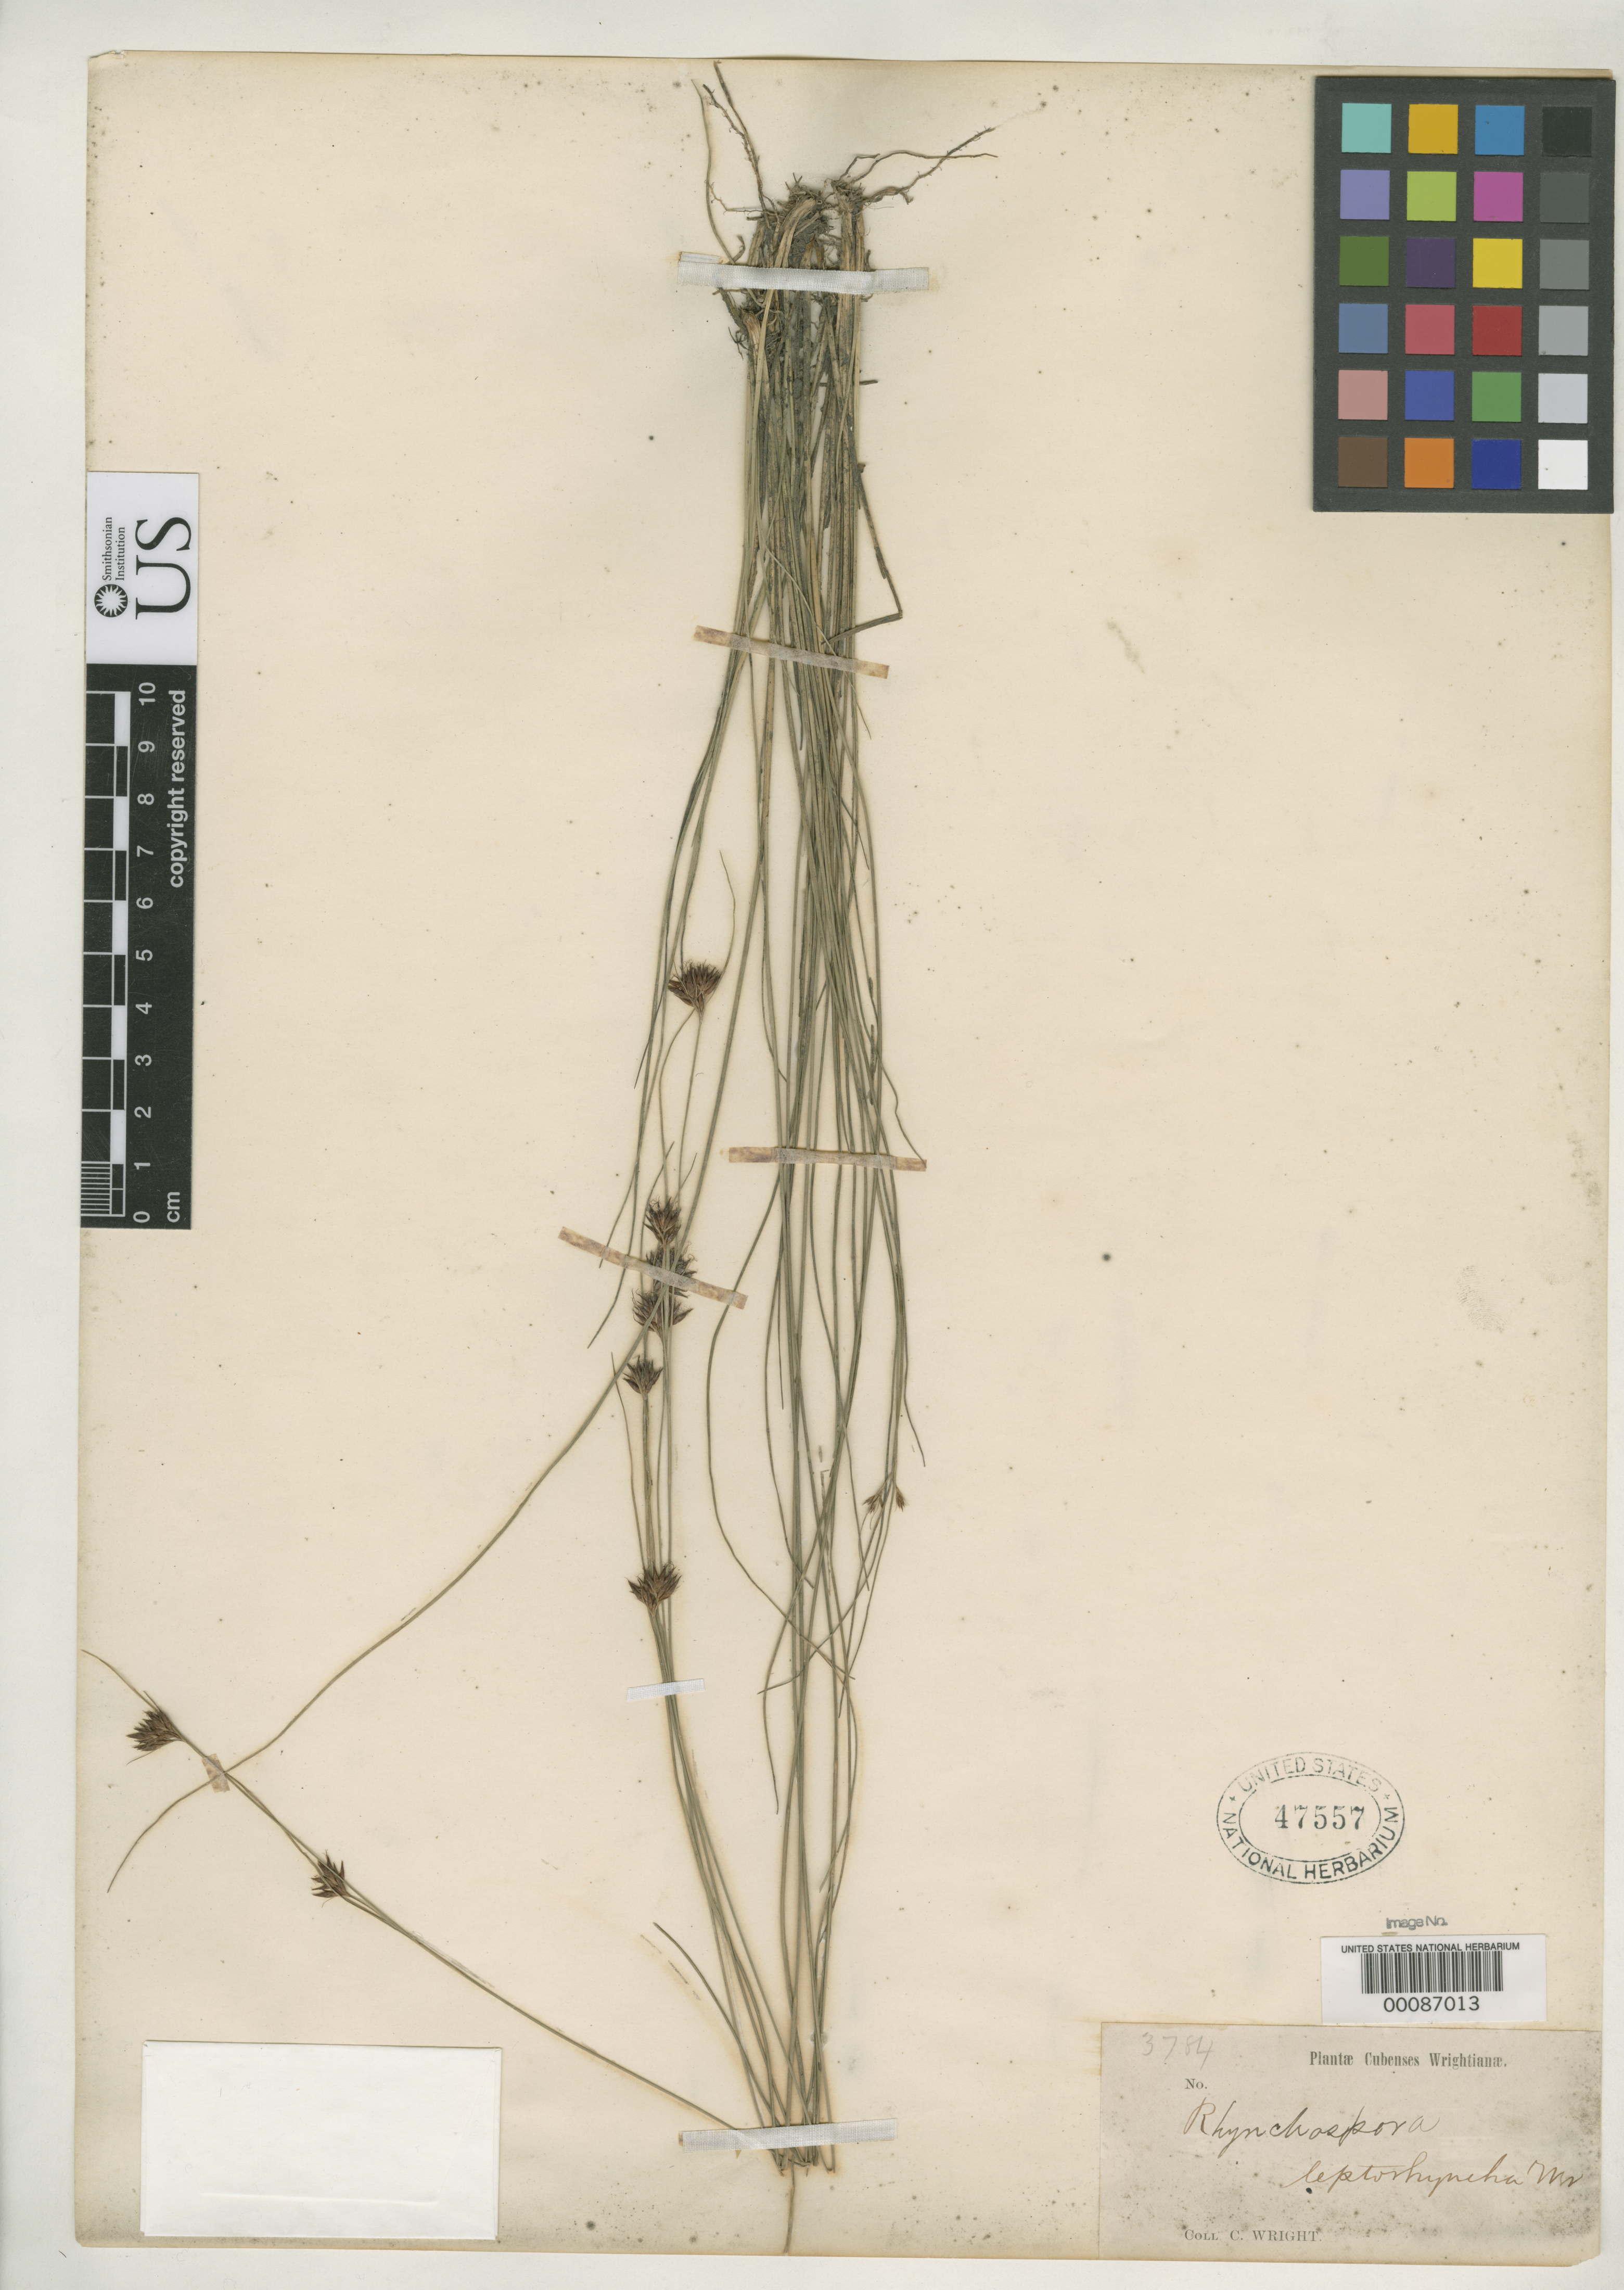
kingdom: Plantae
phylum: Tracheophyta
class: Liliopsida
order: Poales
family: Cyperaceae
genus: Rhynchospora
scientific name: Rhynchospora leptorhyncha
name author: C. Wright in Sauvalle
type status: Isotype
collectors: C. Wright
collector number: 3784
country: Cuba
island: Greater Antilles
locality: Vuelta de Abajo.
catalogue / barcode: US 47557